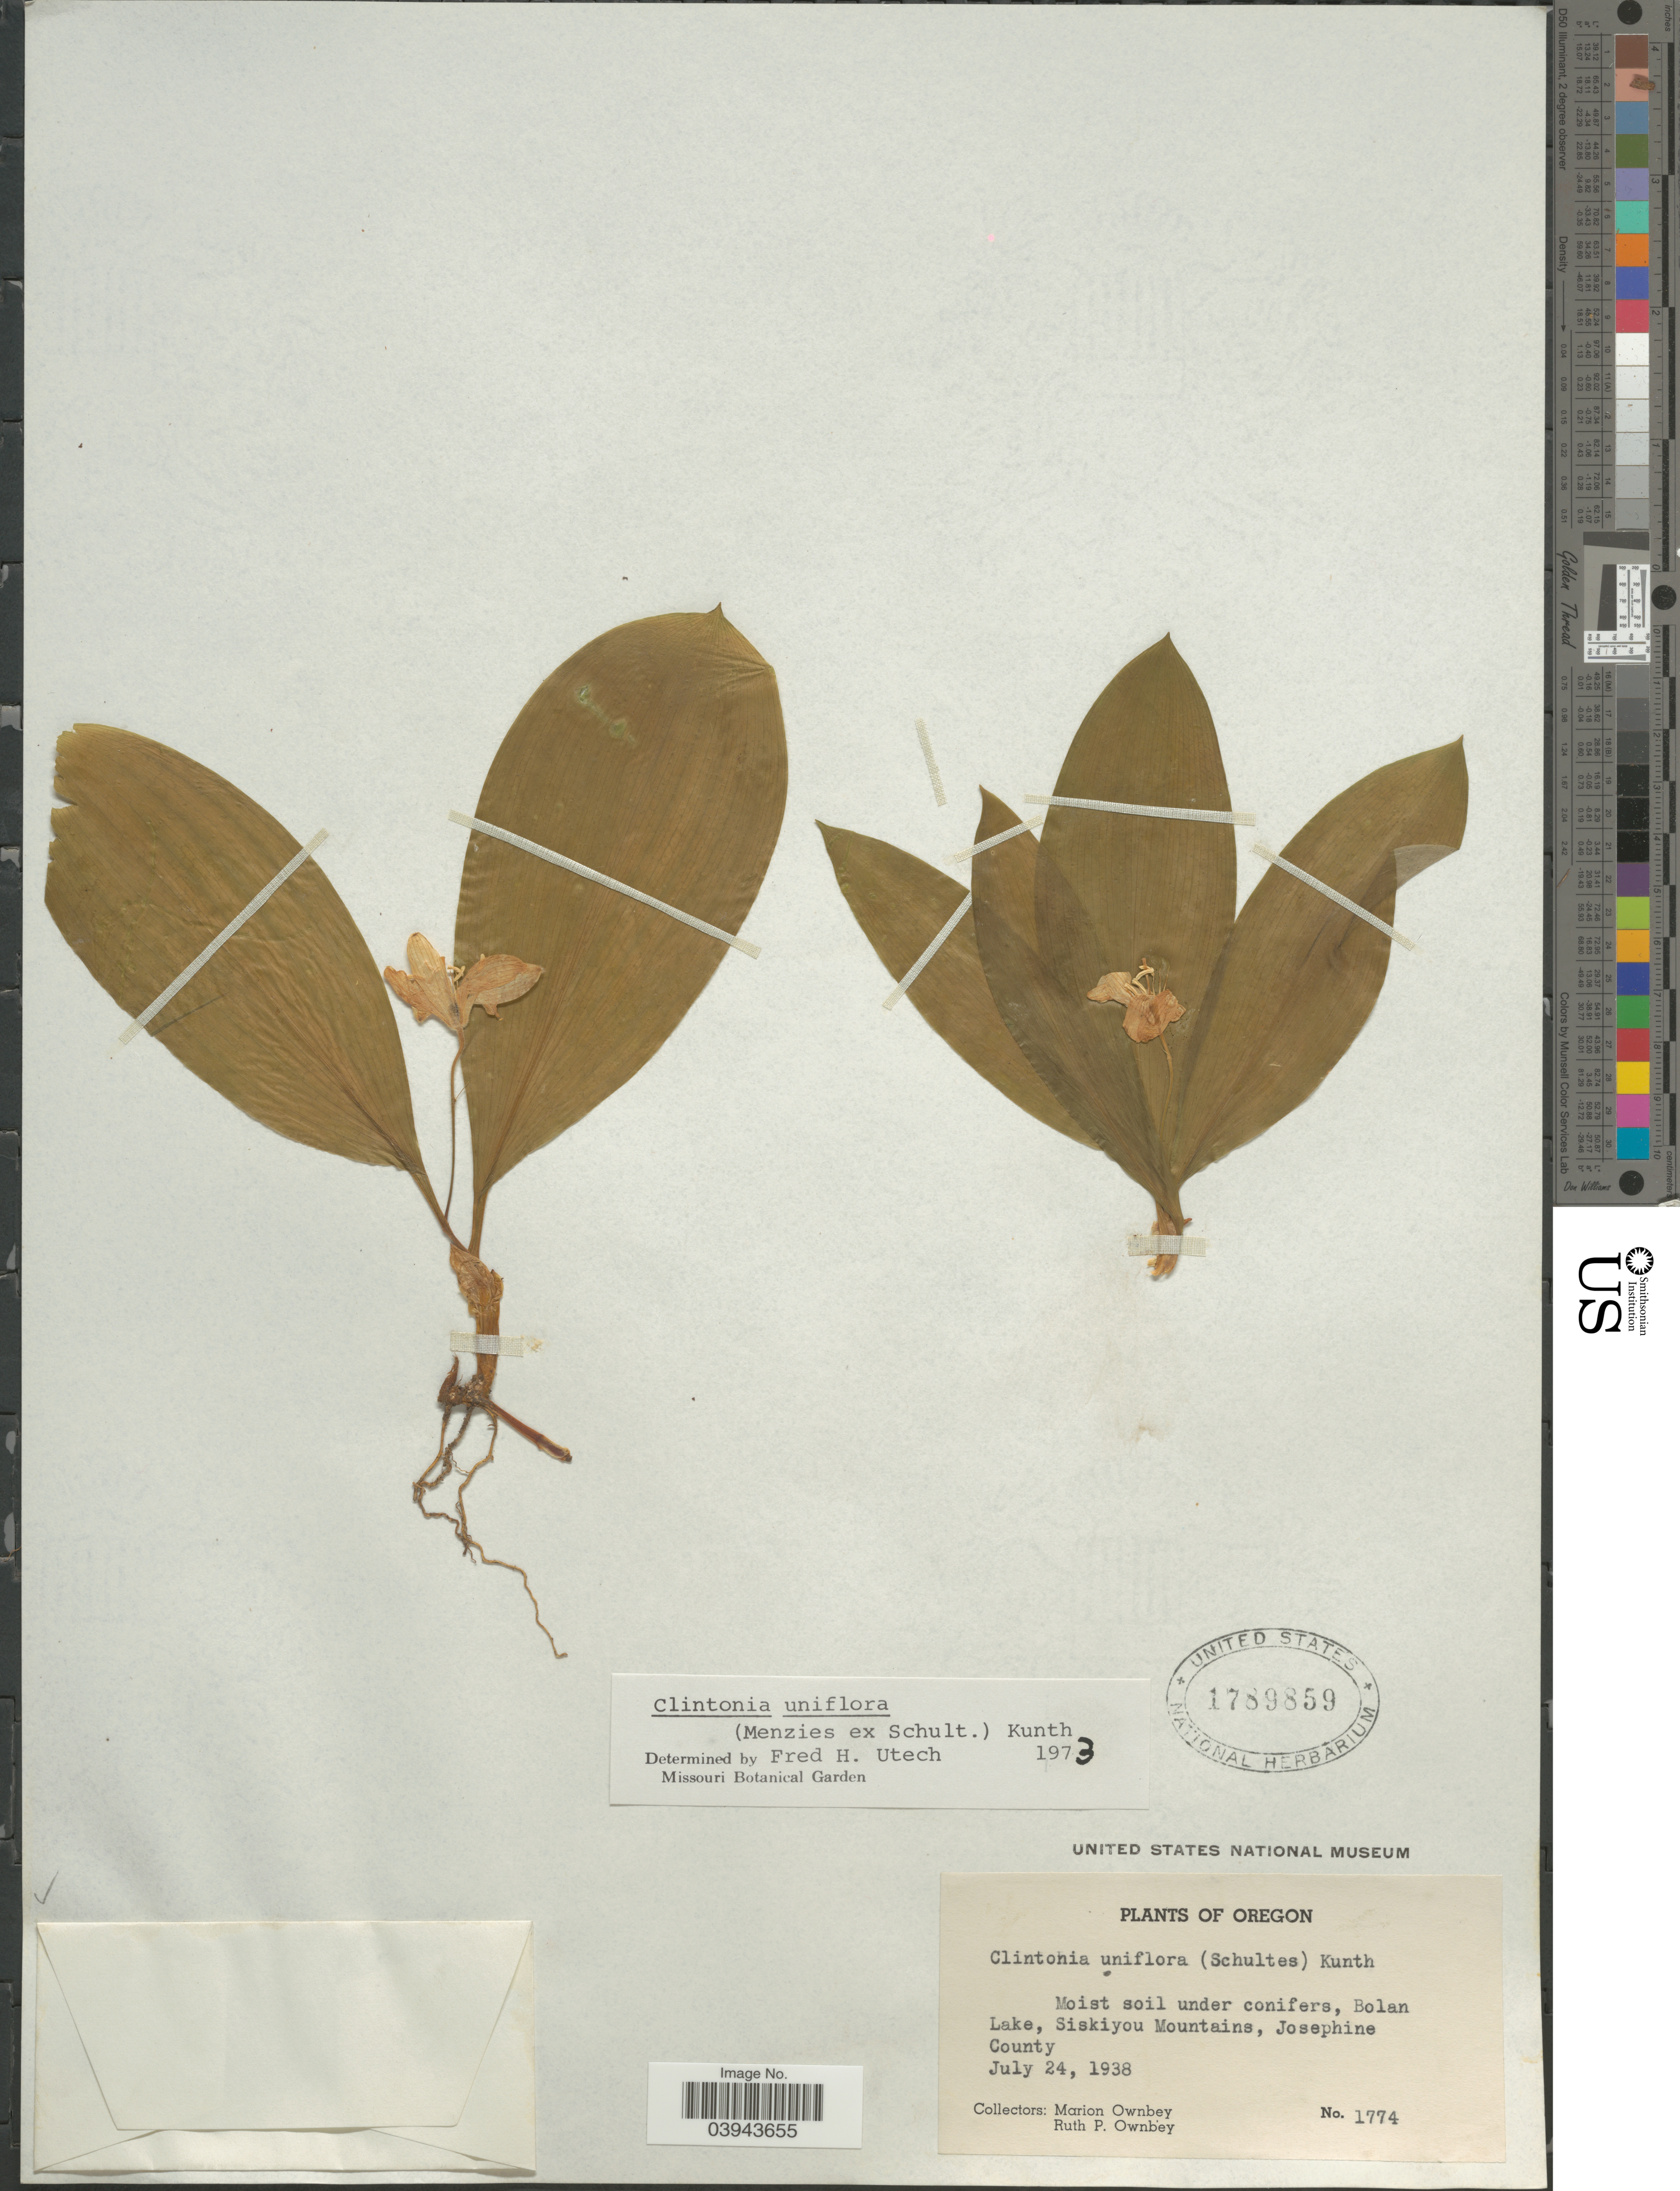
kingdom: Plantae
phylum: Tracheophyta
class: Liliopsida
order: Liliales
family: Liliaceae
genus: Clintonia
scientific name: Clintonia uniflora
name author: Kunth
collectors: M. Ownbey & R. Ownbey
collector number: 1774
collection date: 1938-07-24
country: United States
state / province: Oregon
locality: Bolan Lake, Siskiyou Mountains, Josephine County.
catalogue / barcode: US 1789859